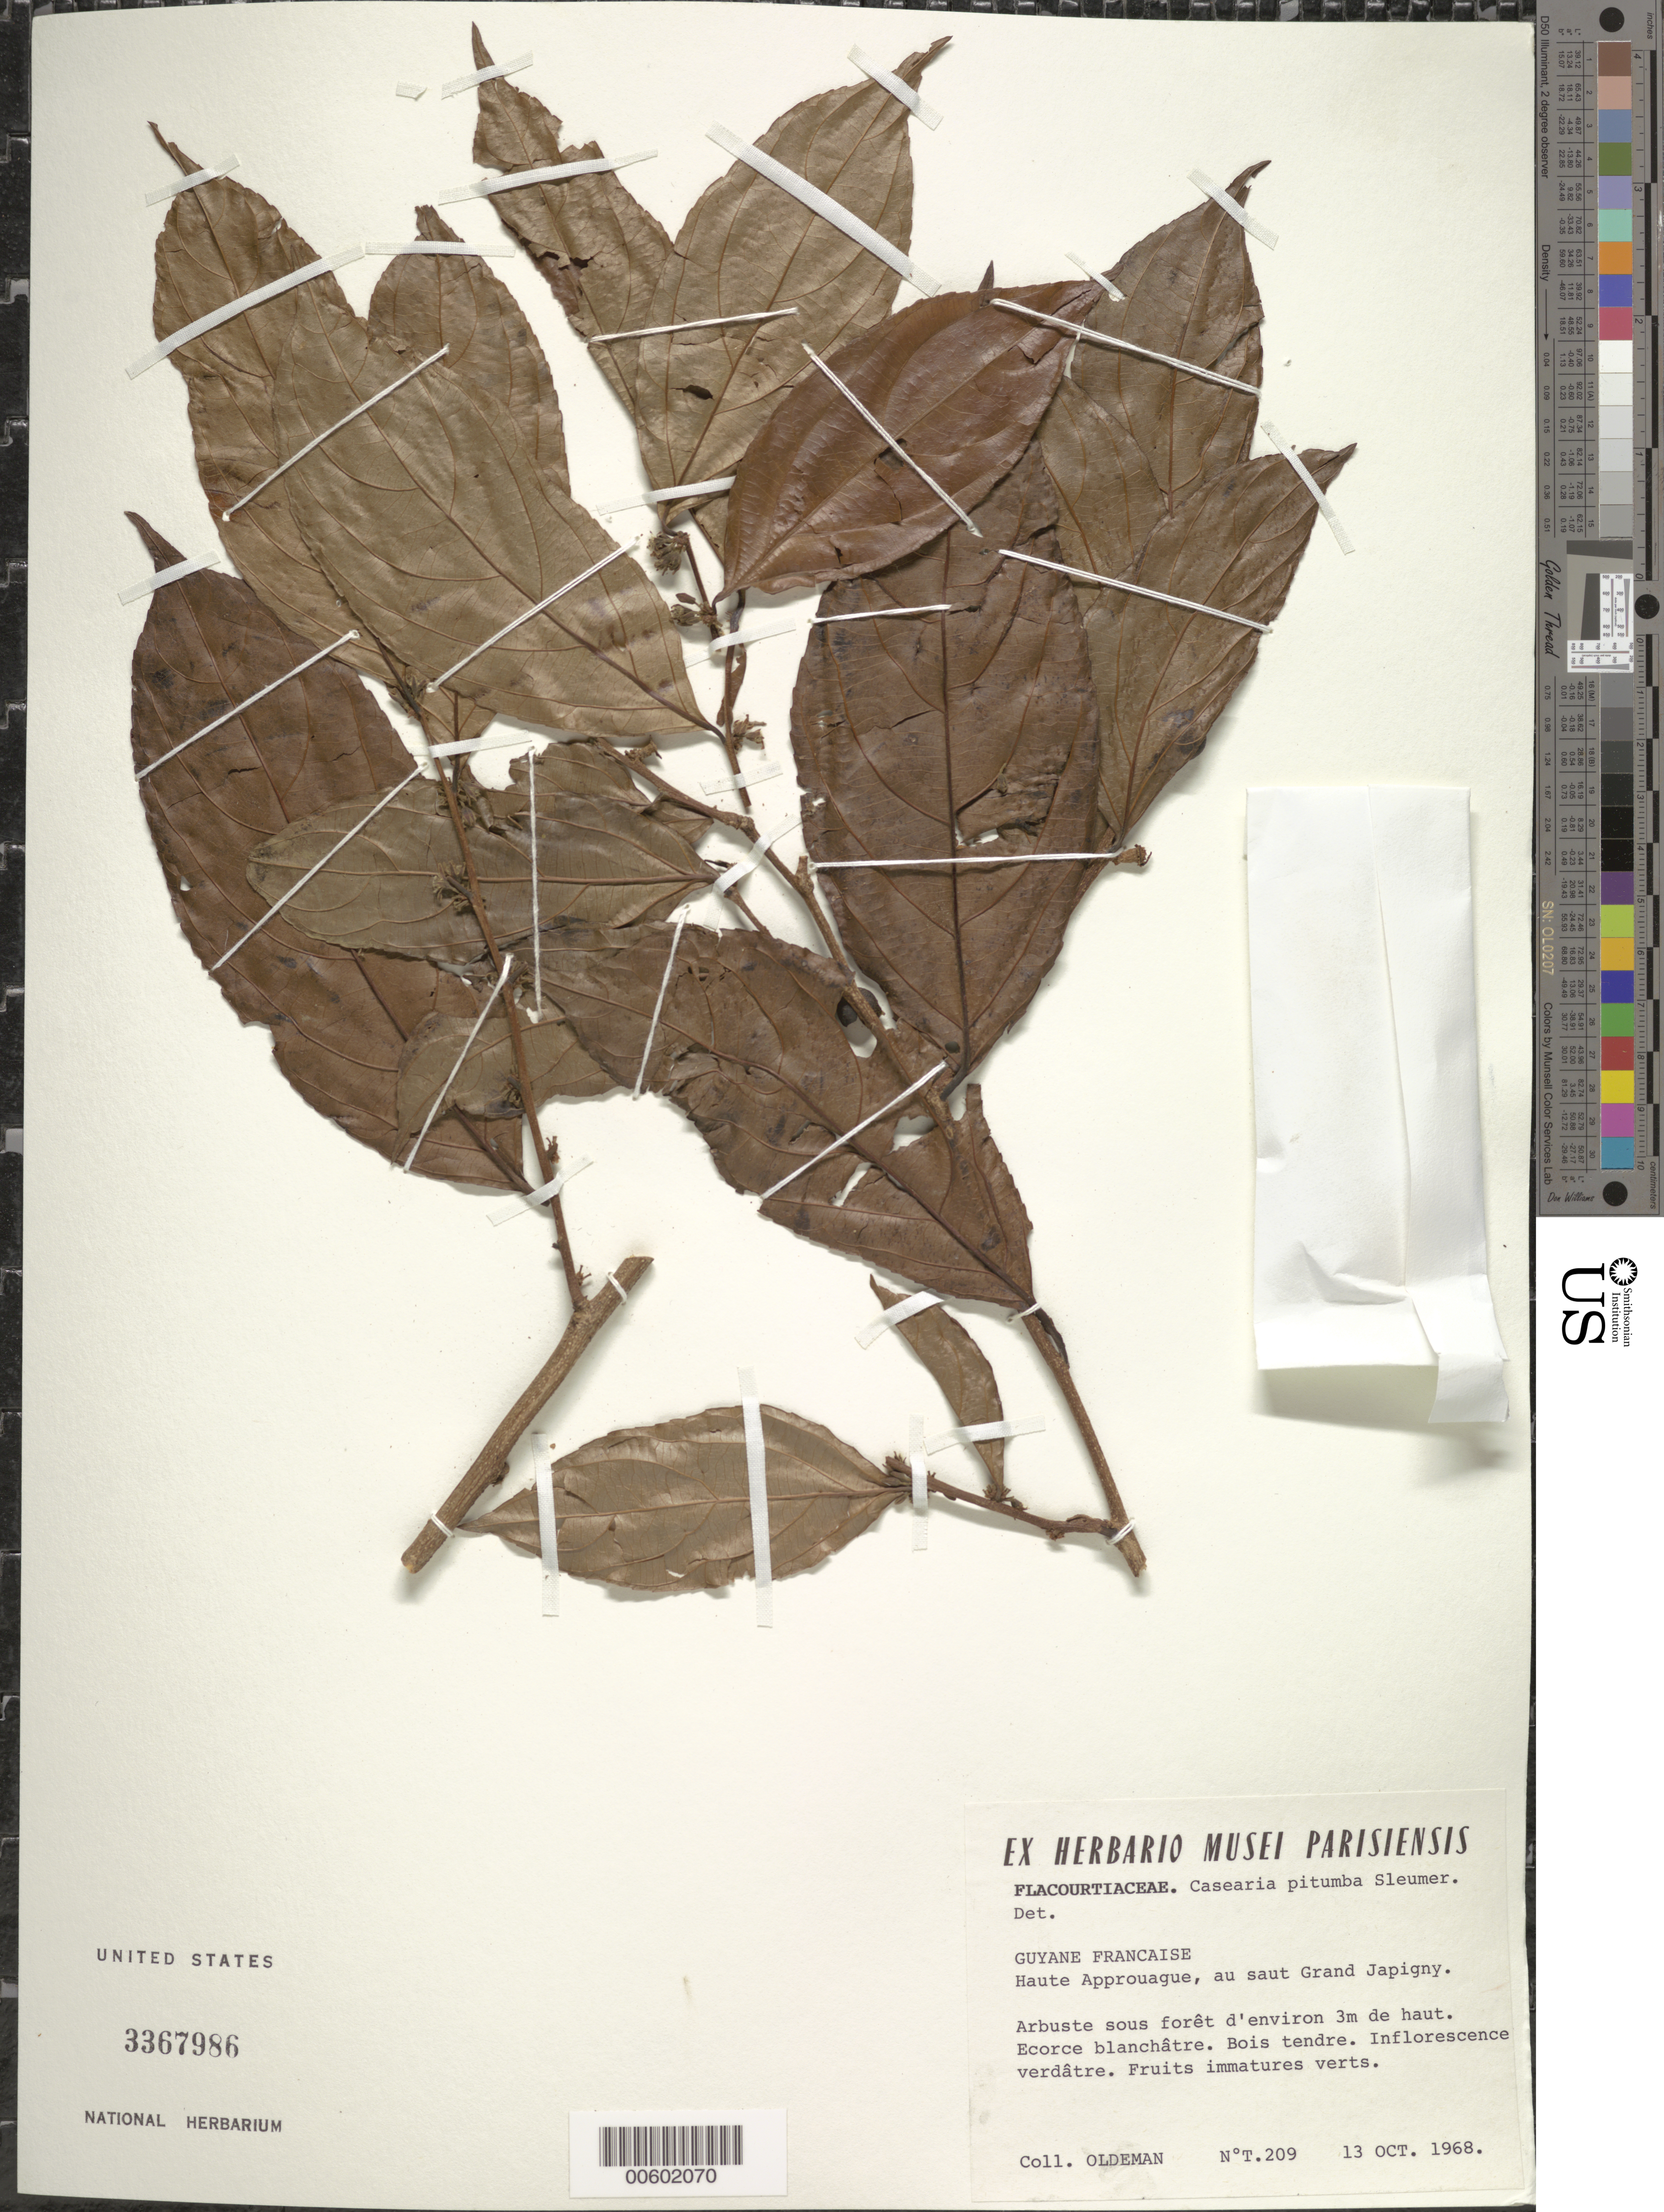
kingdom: Plantae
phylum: Tracheophyta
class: Magnoliopsida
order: Malpighiales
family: Salicaceae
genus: Casearia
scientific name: Casearia pitumba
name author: Sleumer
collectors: R. Oldeman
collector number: T 209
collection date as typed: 13-Oct-68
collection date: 1968-10-13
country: French Guiana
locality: Haute Approuague, au saut Grand Japigny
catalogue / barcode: US 3367986